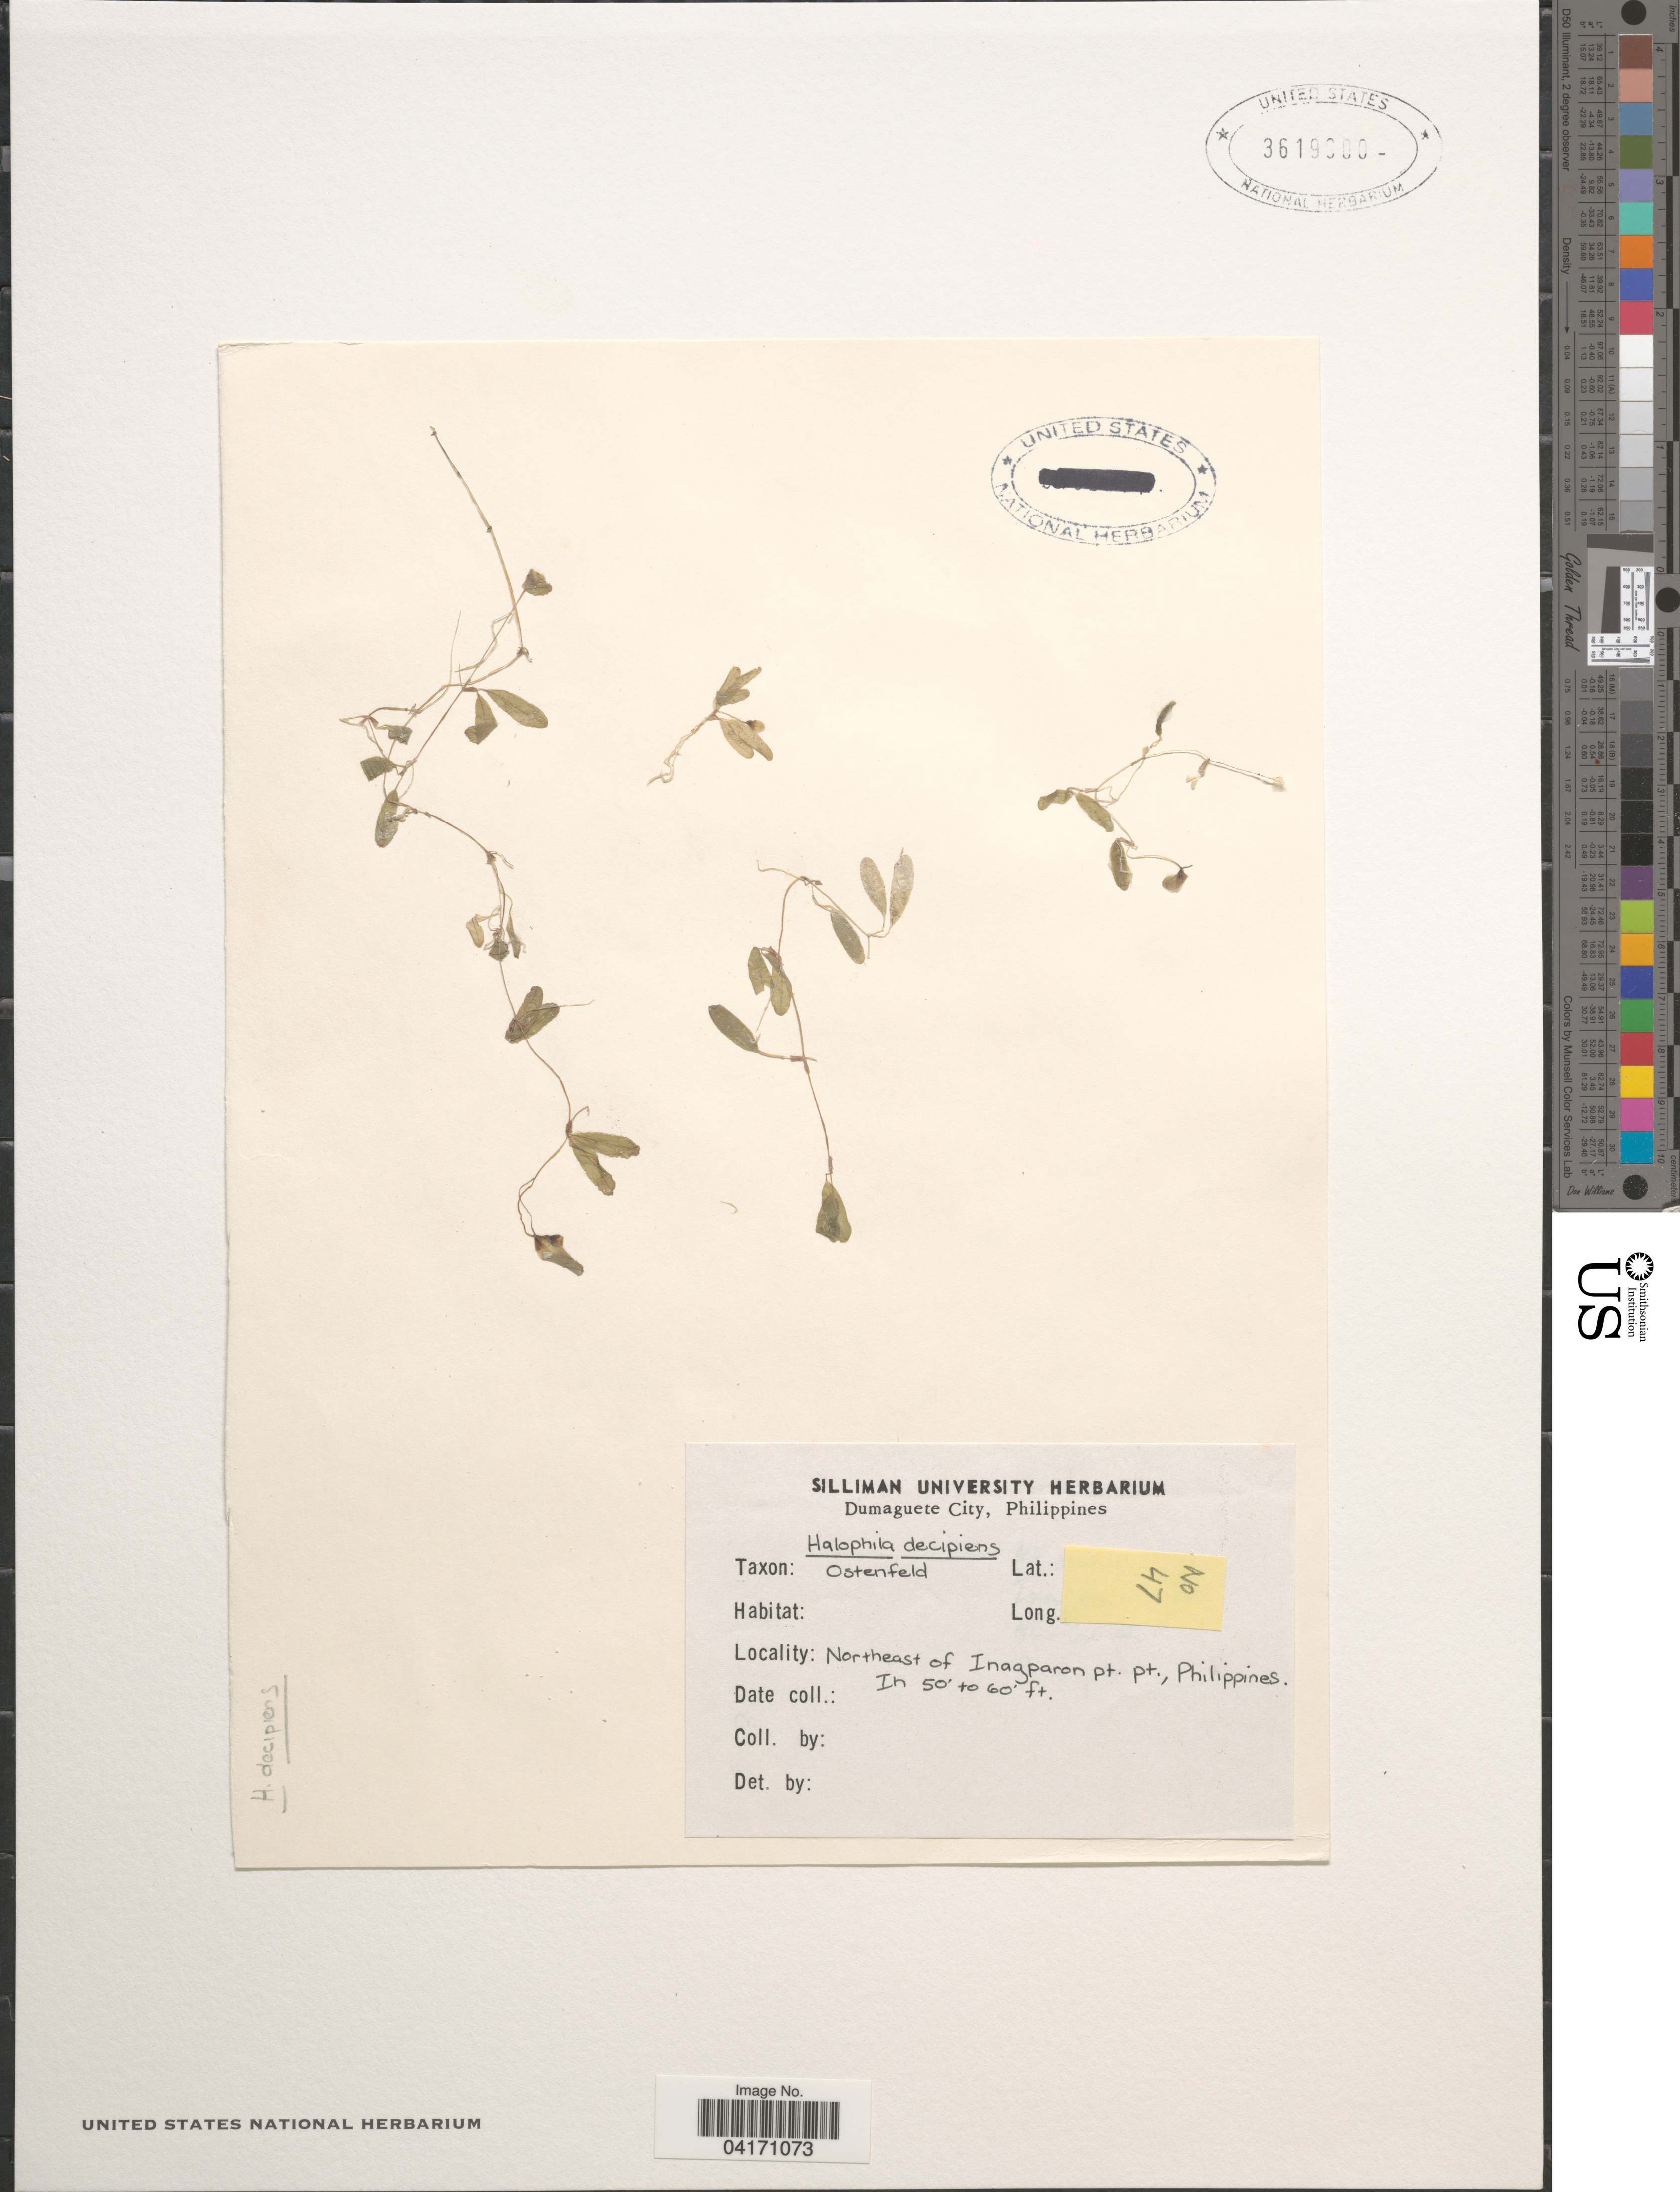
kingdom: Plantae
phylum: Tracheophyta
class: Liliopsida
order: Alismatales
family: Hydrocharitaceae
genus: Halophila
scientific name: Halophila decipiens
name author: Ostenf.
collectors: Ex herb. Silliman University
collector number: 47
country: Philippines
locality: Northeast of Inagparon pt. pt.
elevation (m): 15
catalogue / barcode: US 3619900